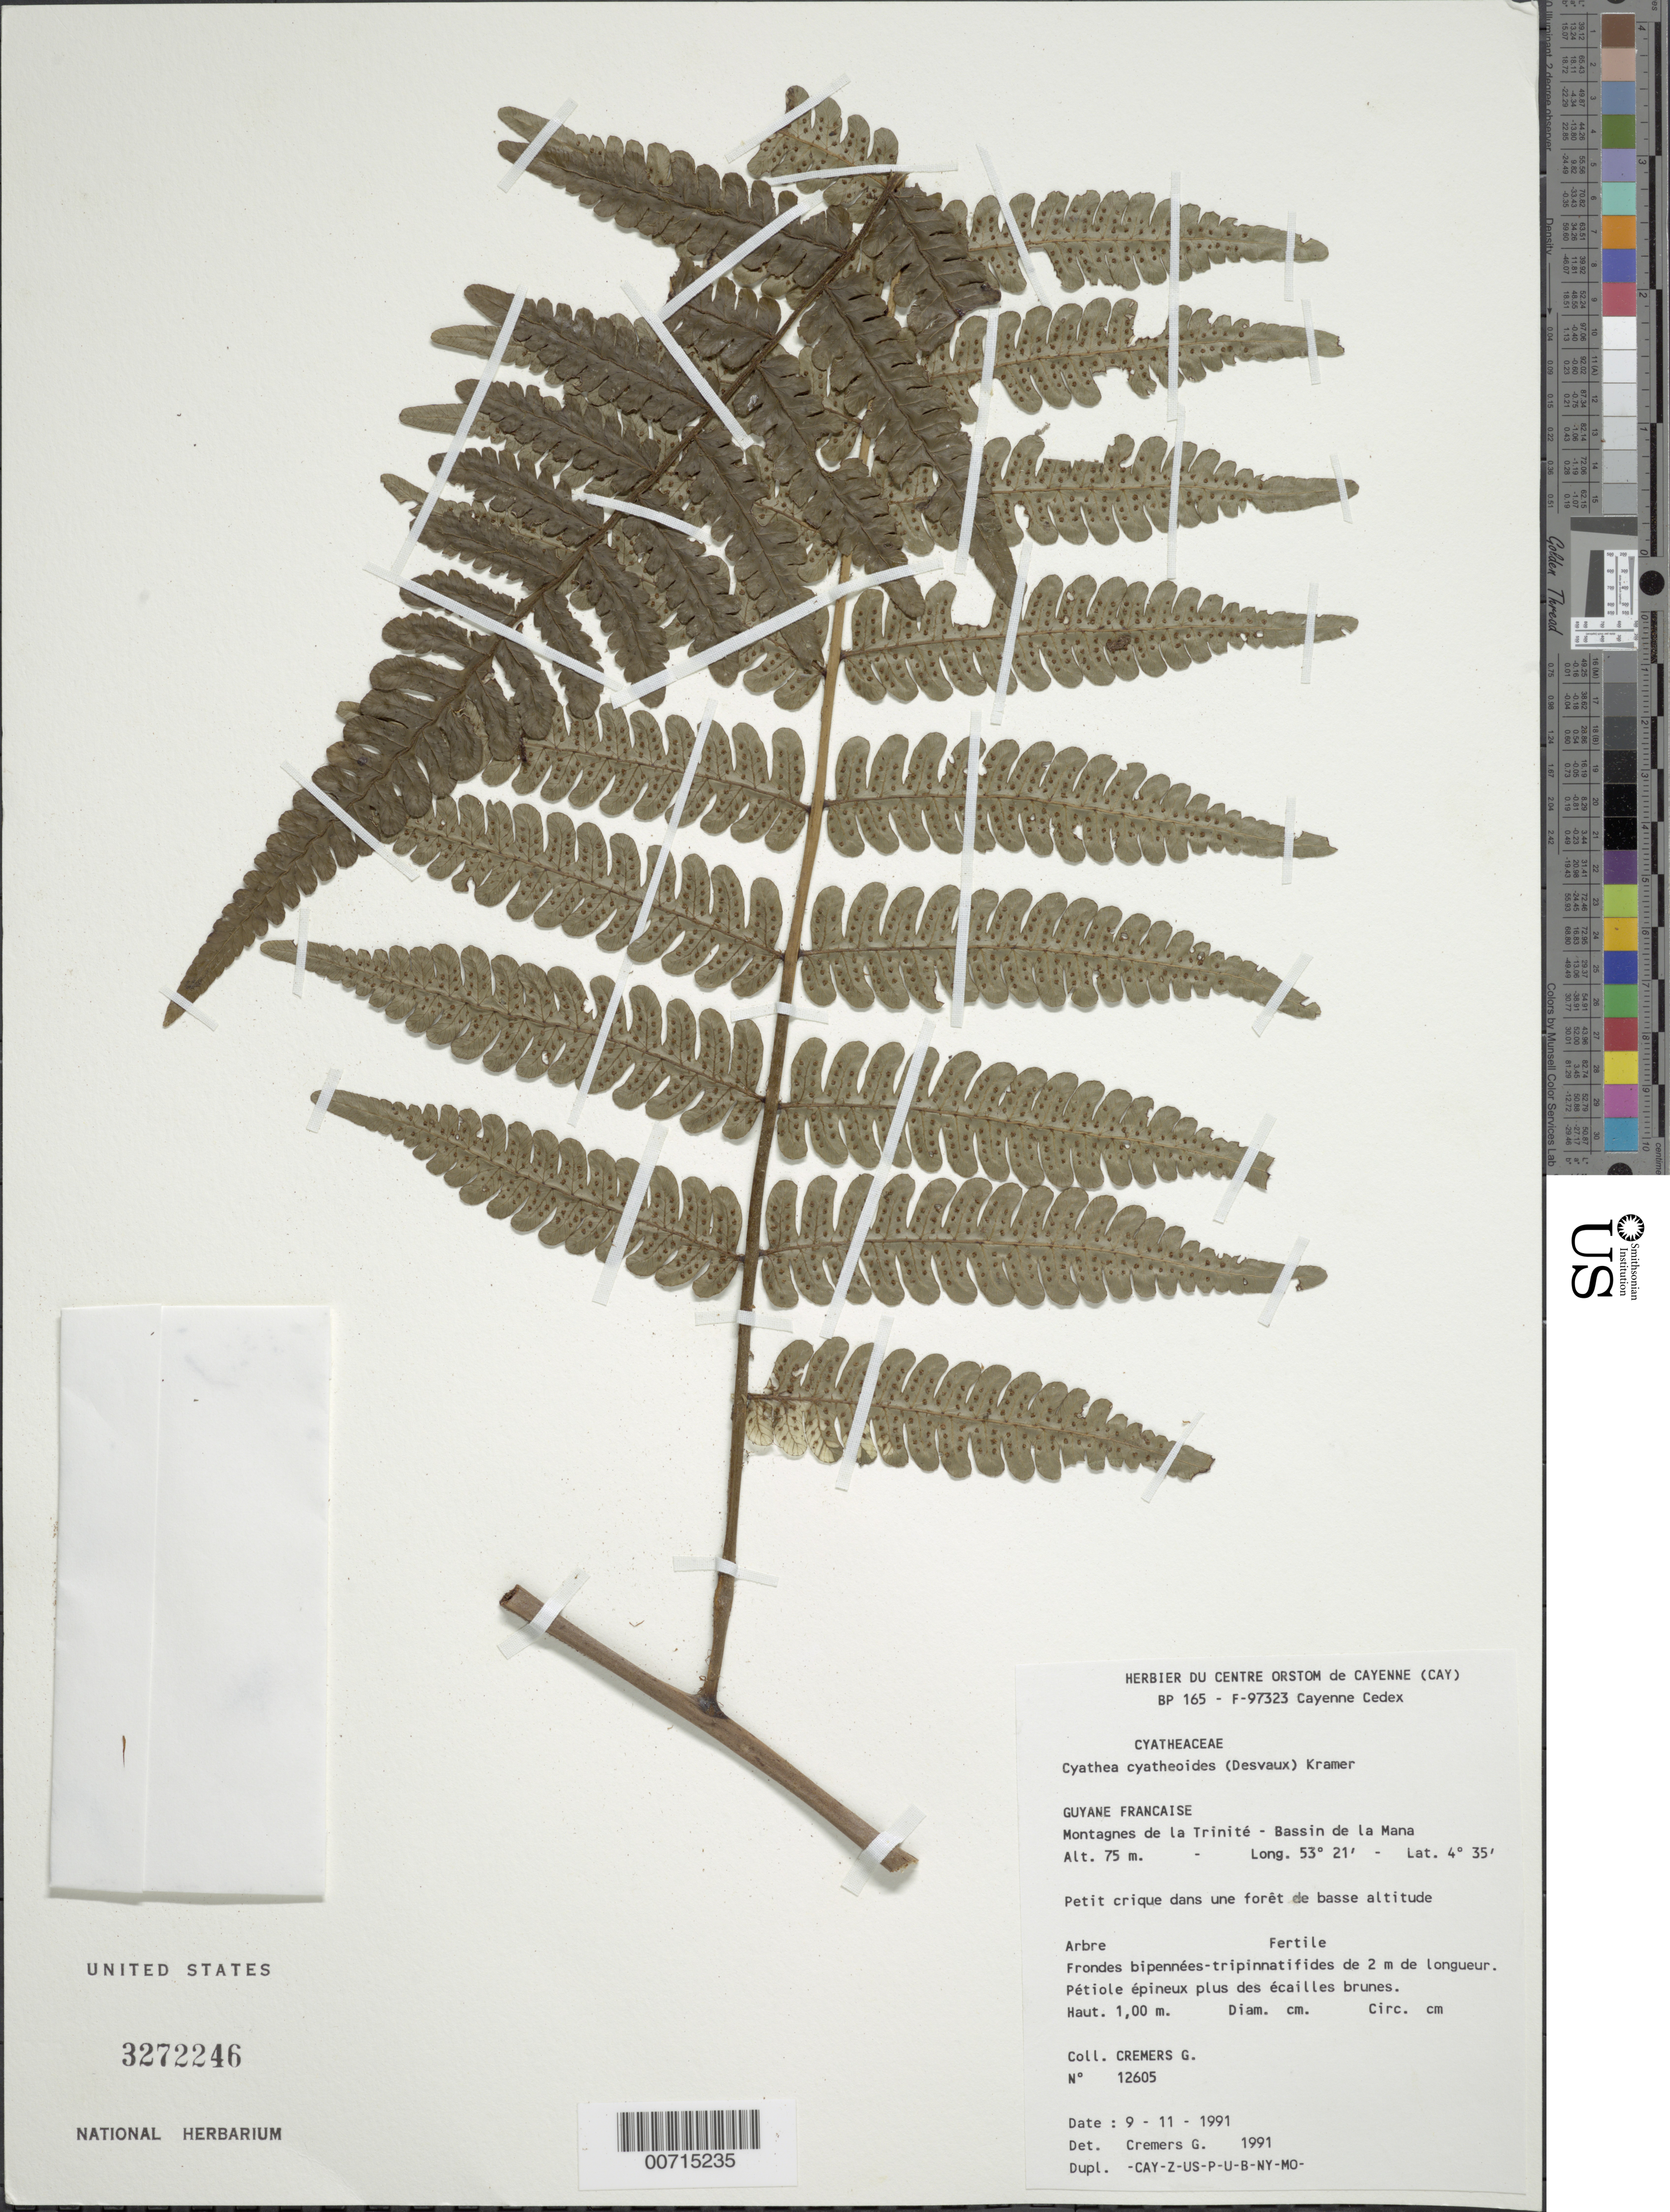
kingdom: Plantae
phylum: Tracheophyta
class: Polypodiopsida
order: Cyatheales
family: Cyatheaceae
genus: Cyathea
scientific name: Cyathea cyatheoides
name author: (Desv.) K.U. Kramer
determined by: Cremers, Georges A.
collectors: G. Cremers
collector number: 12605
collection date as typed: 9-Nov-91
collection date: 1991-11-09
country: French Guiana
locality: Montagnes de la Trinité, Bassin de la Mana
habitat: Petit crique dans une forêt de basse altitude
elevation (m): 75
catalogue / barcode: US 3272246